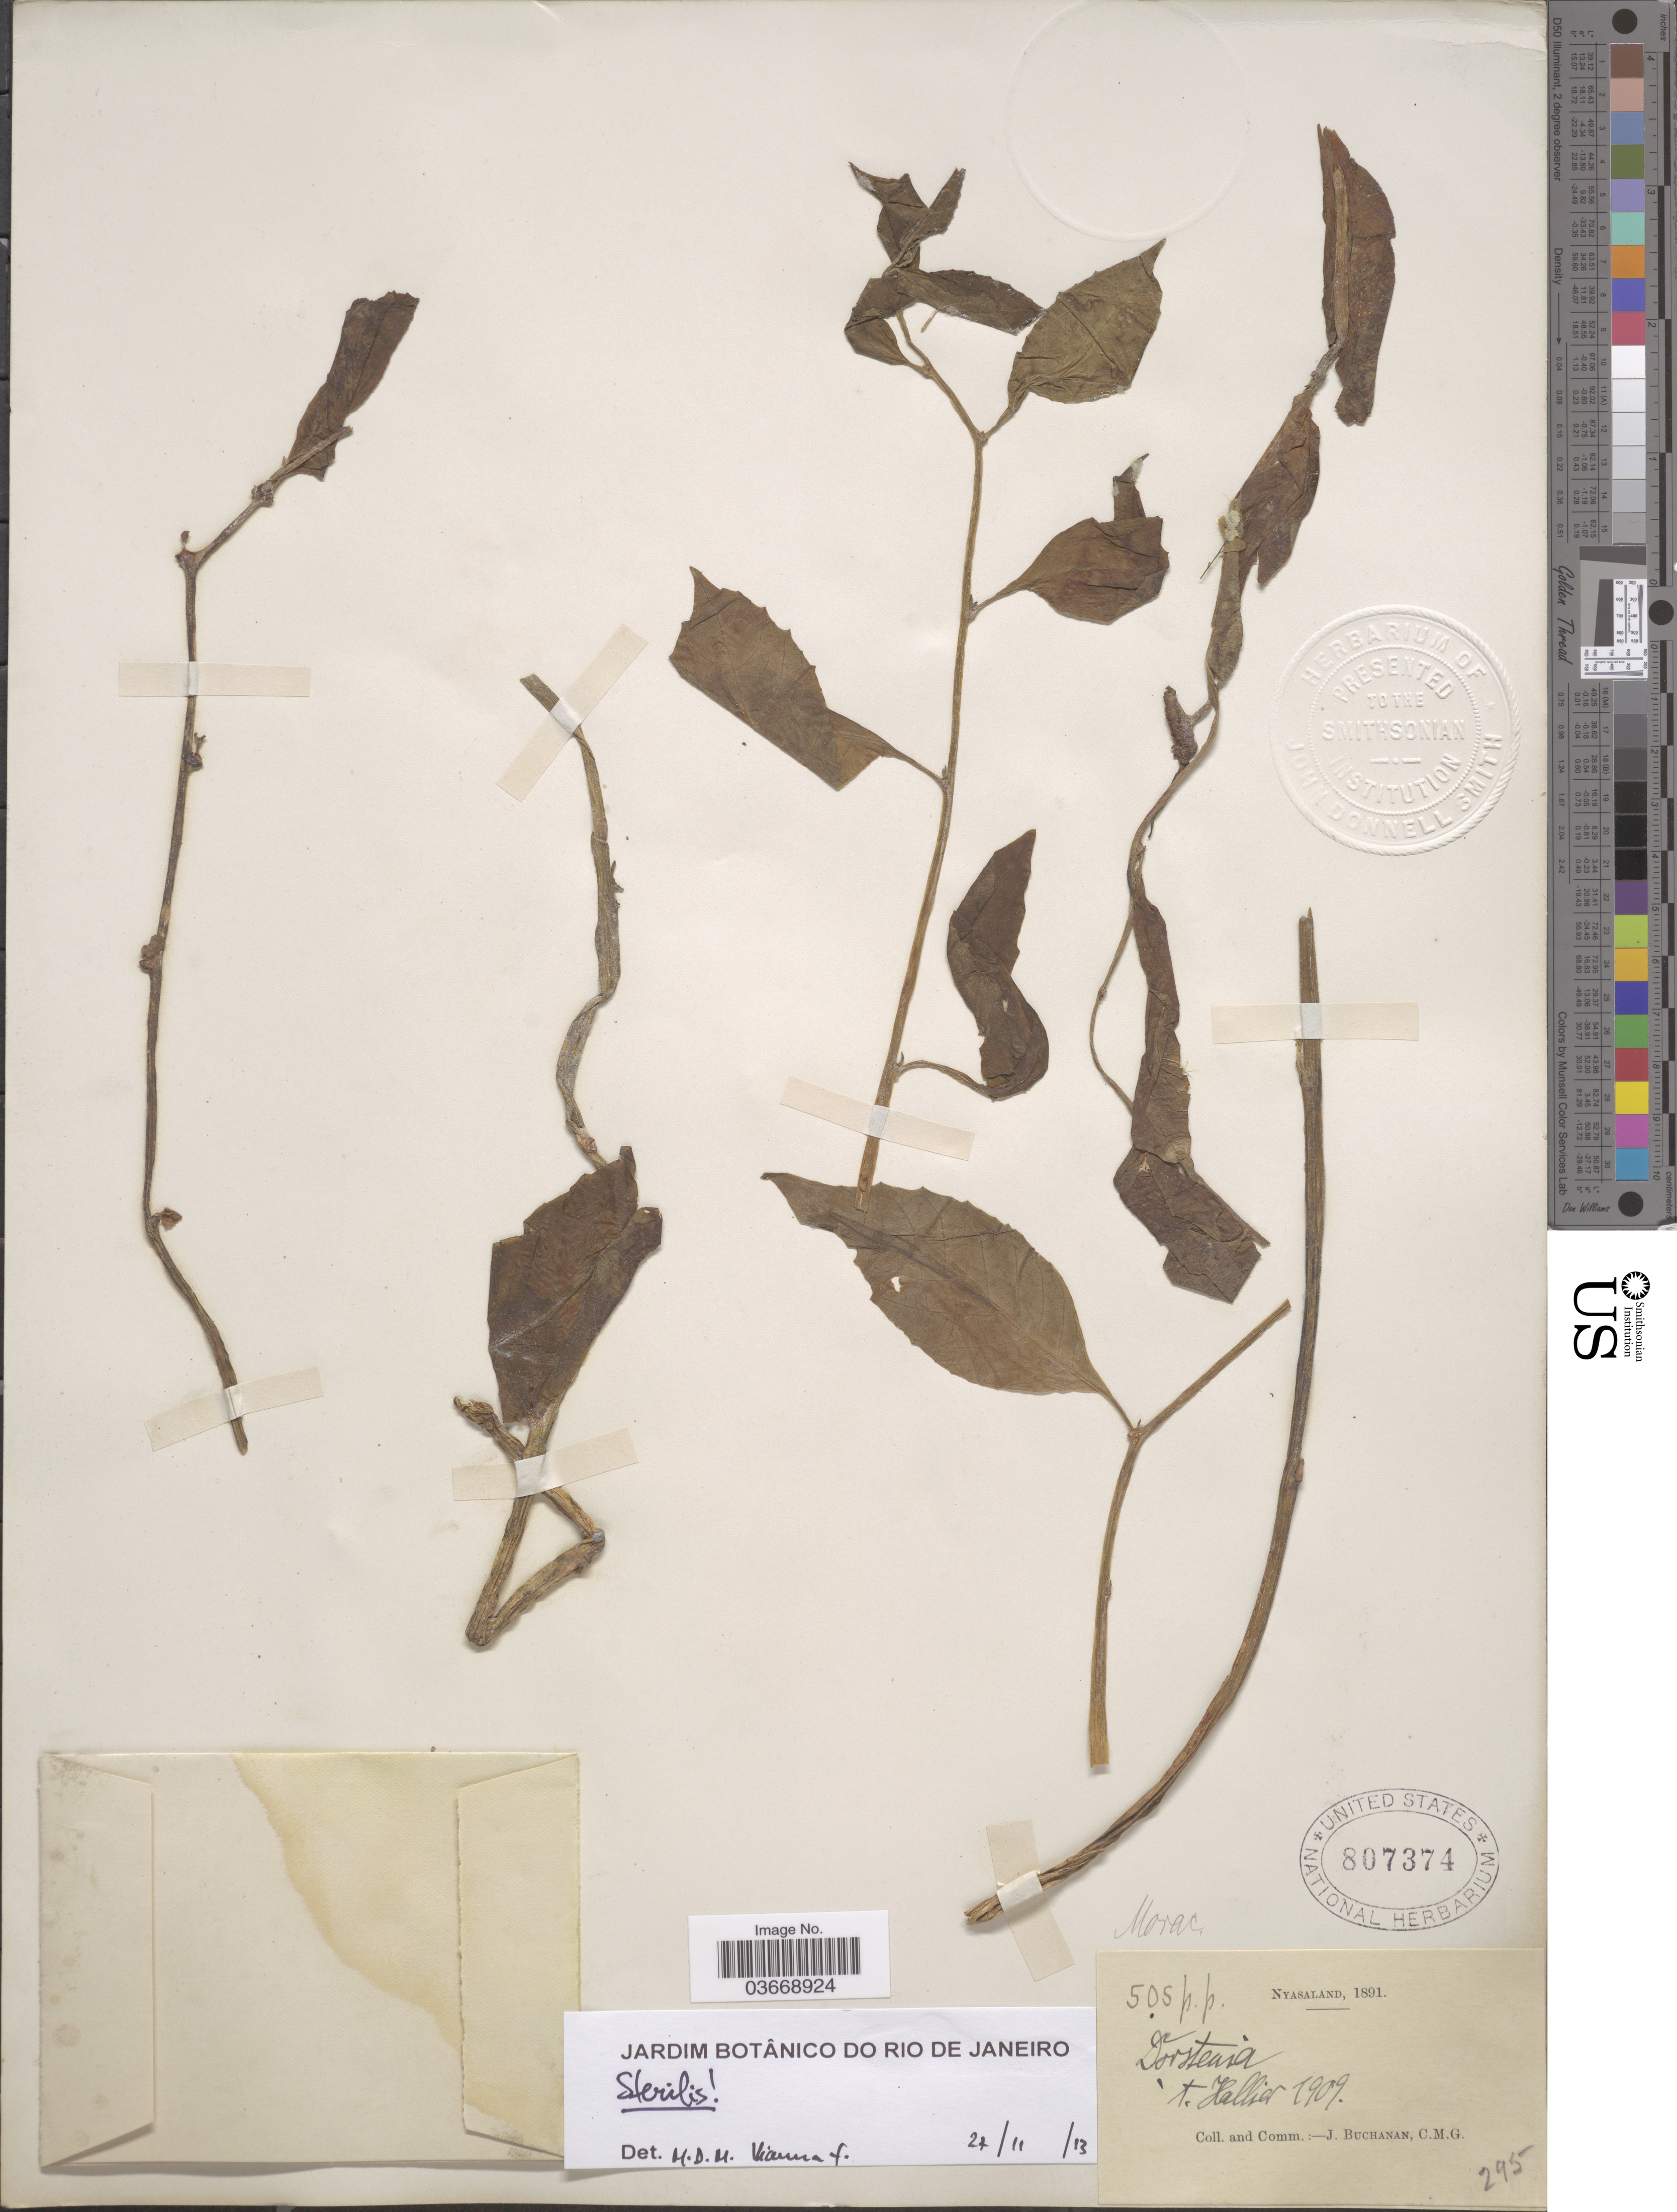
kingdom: Plantae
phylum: Tracheophyta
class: Magnoliopsida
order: Rosales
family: Moraceae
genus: Dorstenia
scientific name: Dorstenia sp.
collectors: J. Buchanan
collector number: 295?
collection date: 1891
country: Malawi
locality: Nyasaland.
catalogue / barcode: US 807374